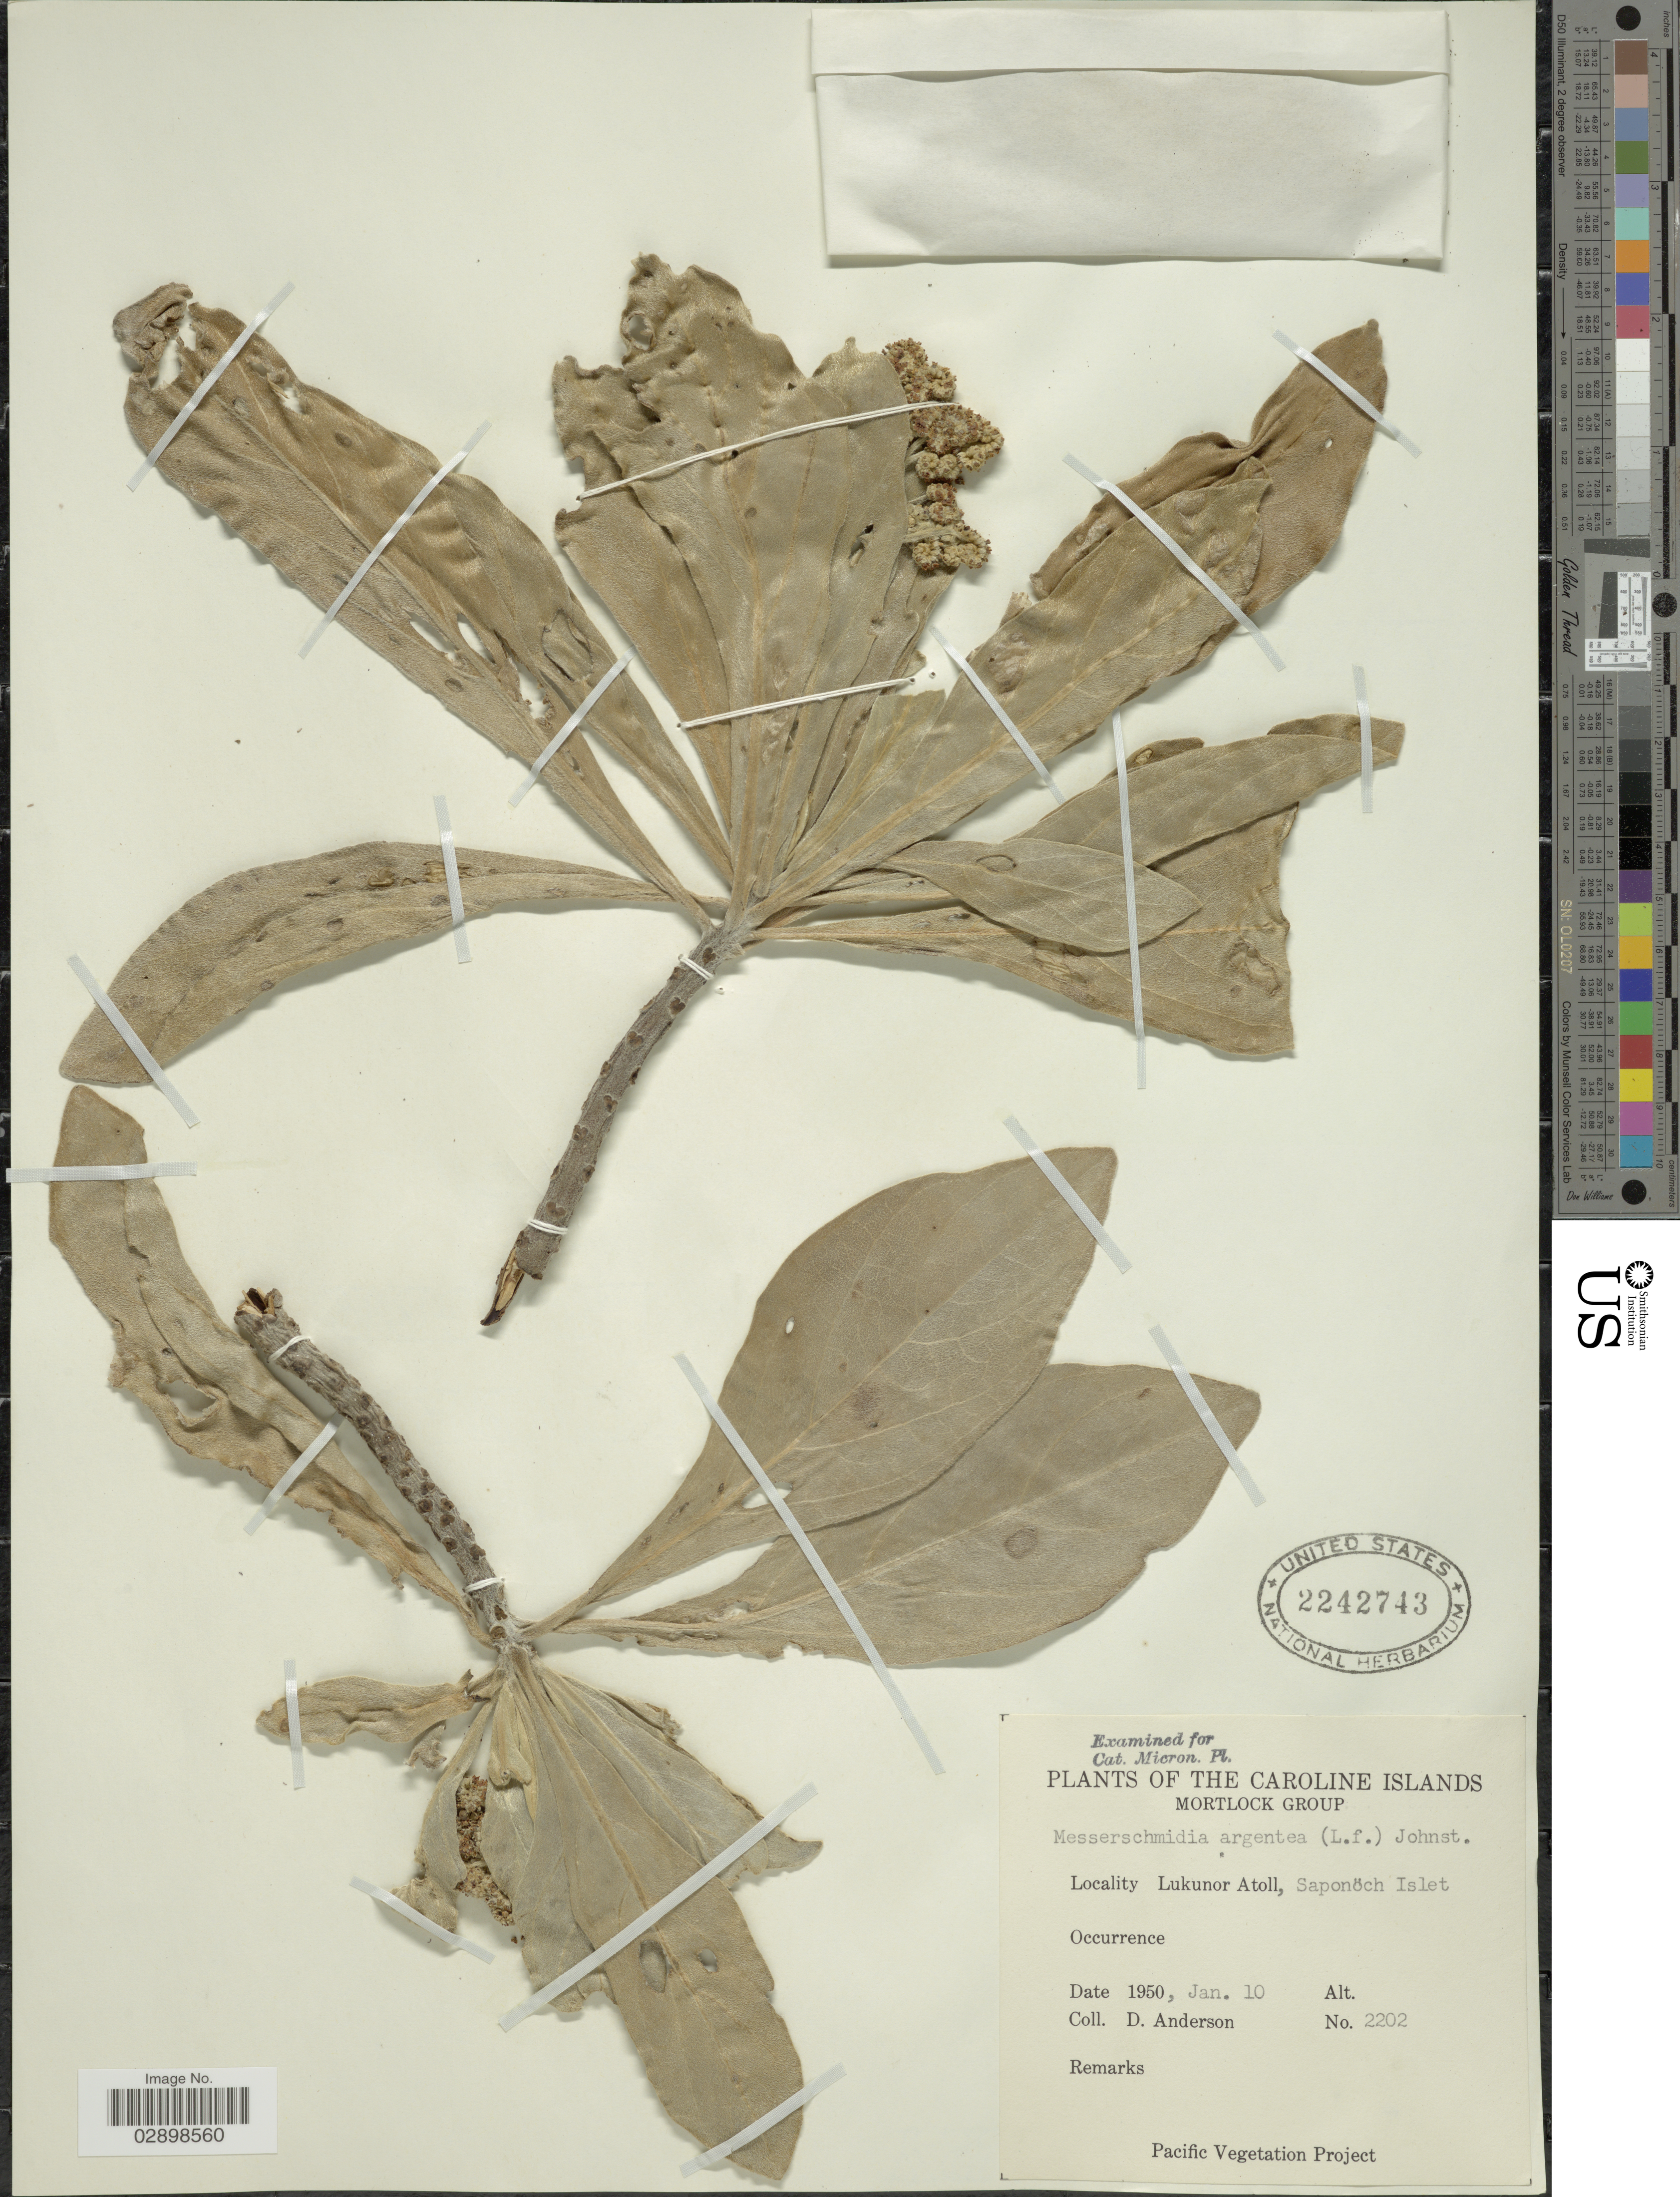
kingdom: Plantae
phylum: Tracheophyta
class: Magnoliopsida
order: Boraginales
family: Heliotropiaceae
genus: Heliotropium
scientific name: Heliotropium arboreum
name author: (Blanco) Mabberley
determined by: Wagner, W. L., (BOT), Smithsonian Institution - National Museum of Natural History (UNITED STATES)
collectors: D. Anderson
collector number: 2202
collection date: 1950-01-10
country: Micronesia, Federated States of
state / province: Truk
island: Lukunor Atoll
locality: Caroline Islands. Mortlock Group. Lukunor Atoll, Saponöch Islet.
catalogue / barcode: US 2242743